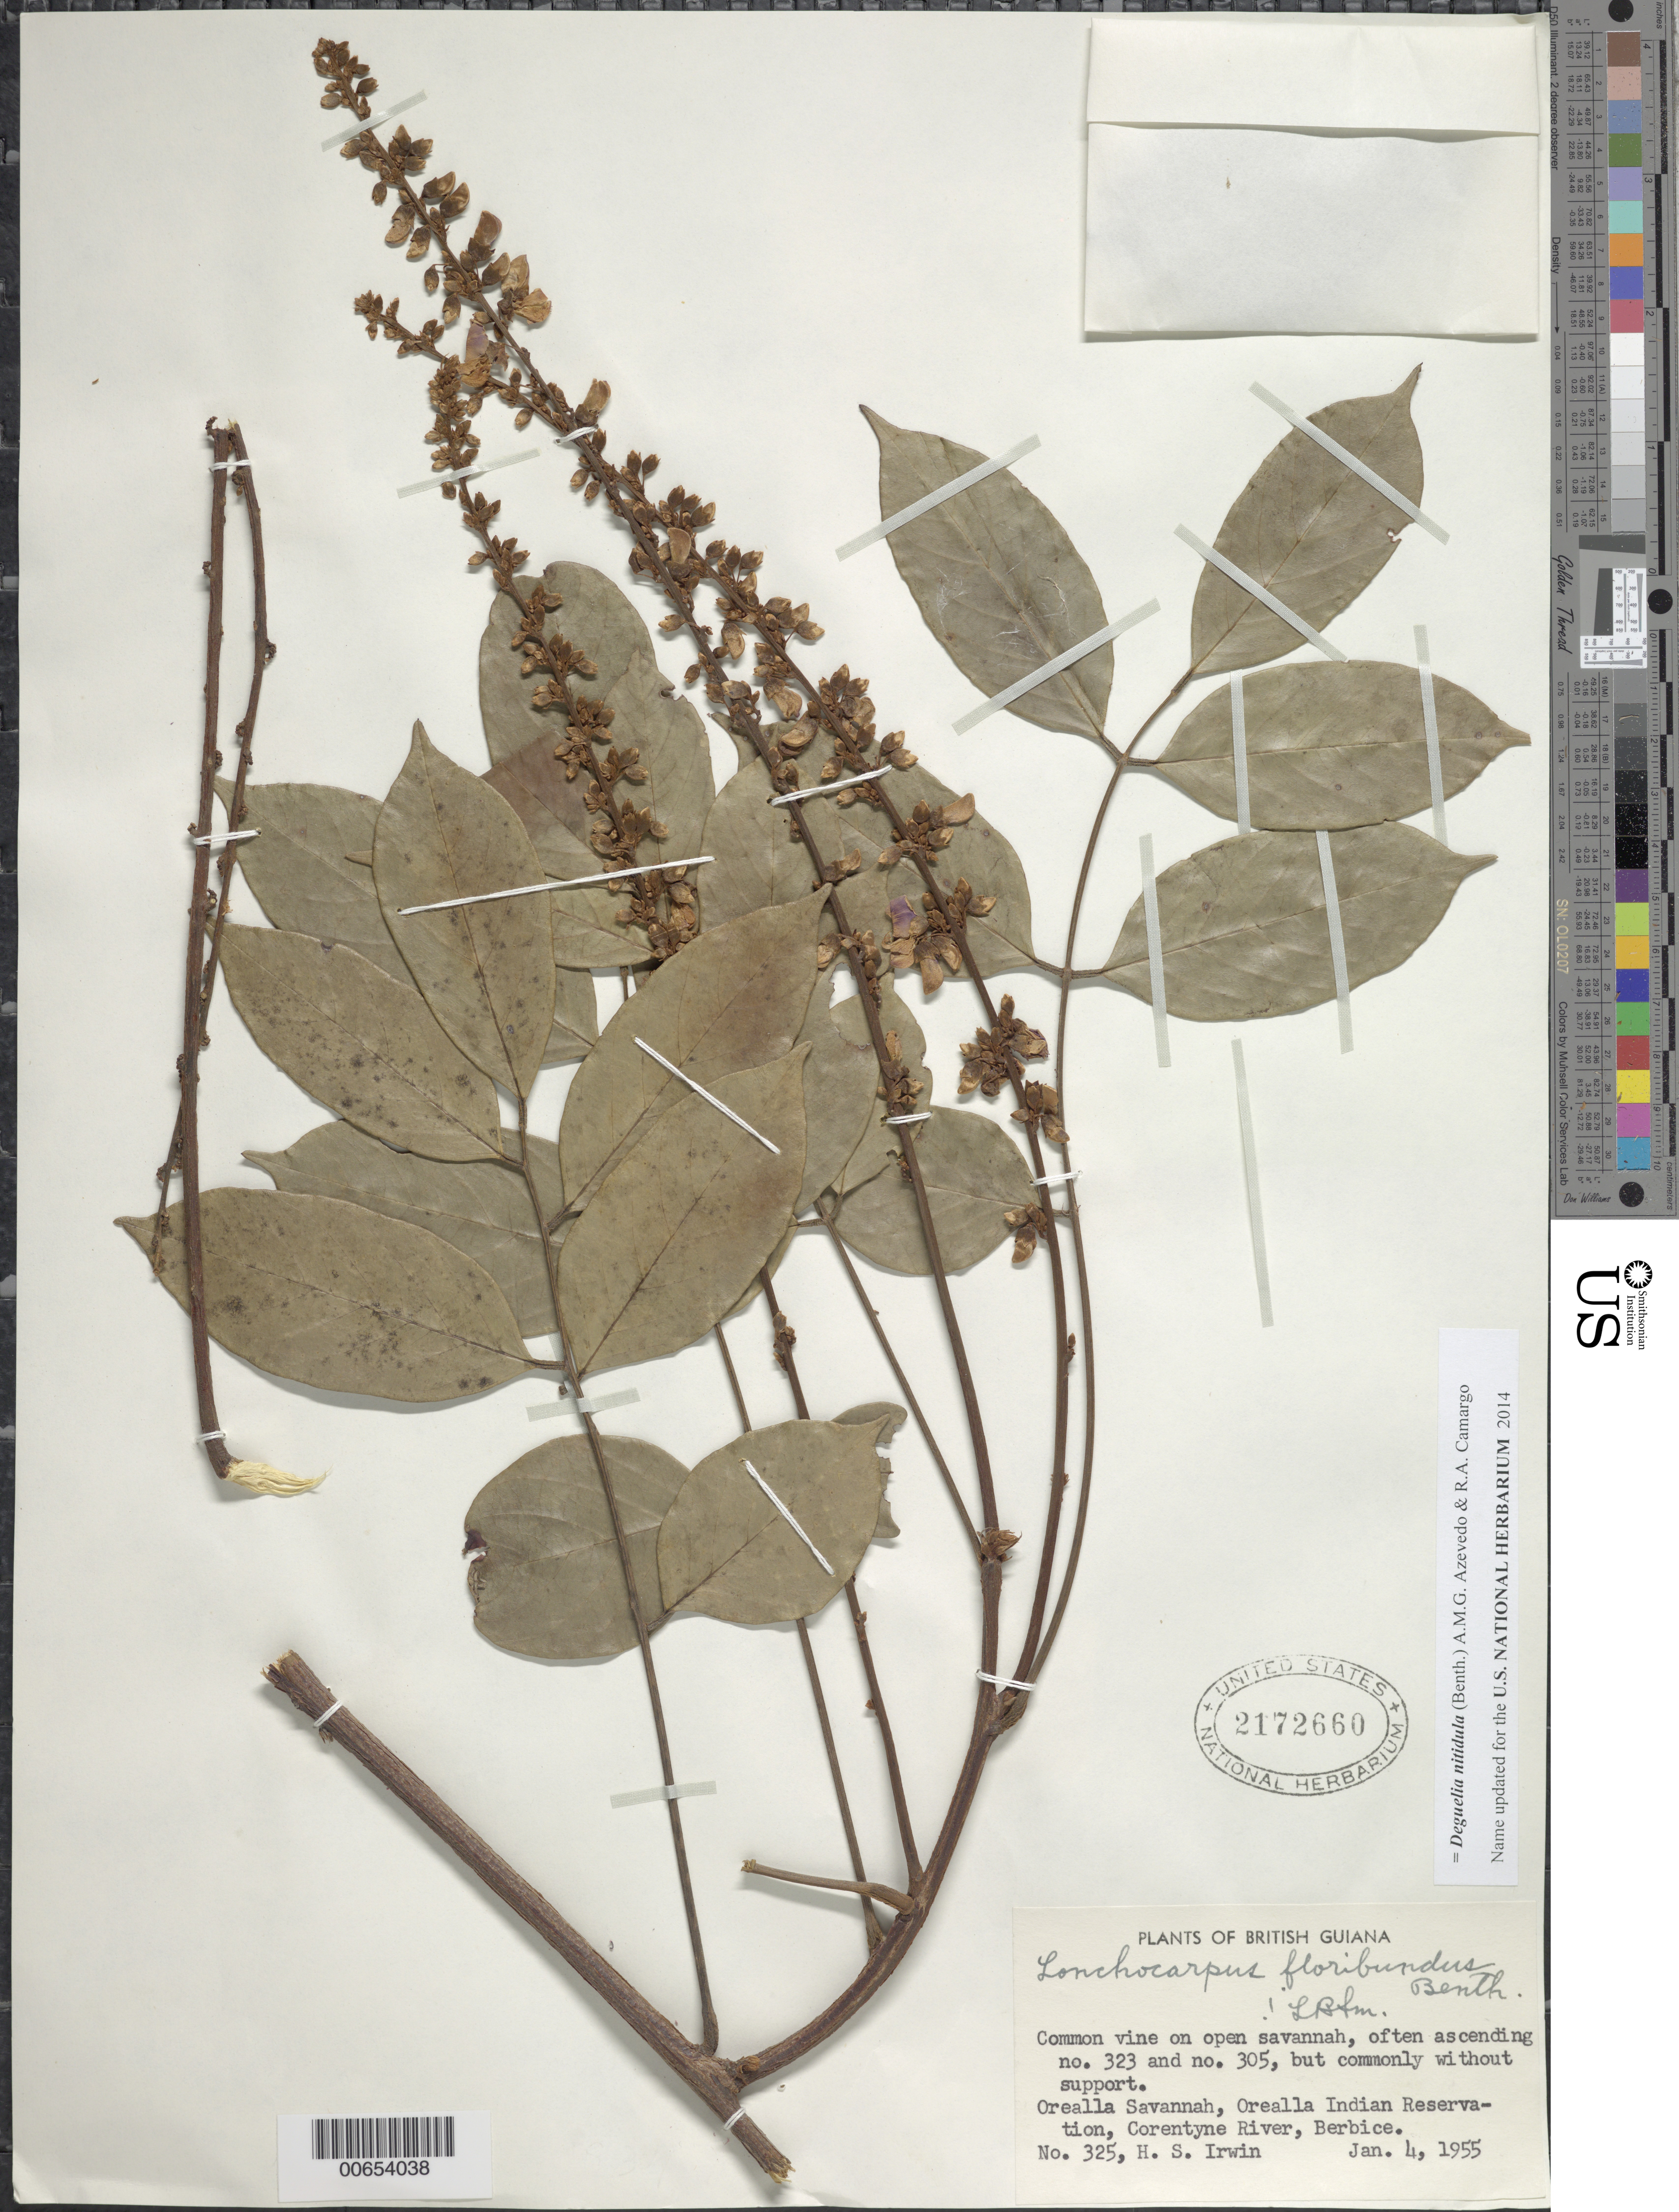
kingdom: Plantae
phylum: Tracheophyta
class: Magnoliopsida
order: Fabales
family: Fabaceae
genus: Deguelia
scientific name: Deguelia nitidula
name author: (Benth.) A.M.G. Azevedo & R.A. Camargo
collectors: H. Irwin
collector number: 325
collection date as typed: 4-Jan-55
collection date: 1955-01-04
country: Guyana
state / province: E. Berbice-Corentyne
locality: Orealla Savanna, Orealla Indian Reservation, Corentyne River, Berbice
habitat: Open savanna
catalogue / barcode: US 2172660